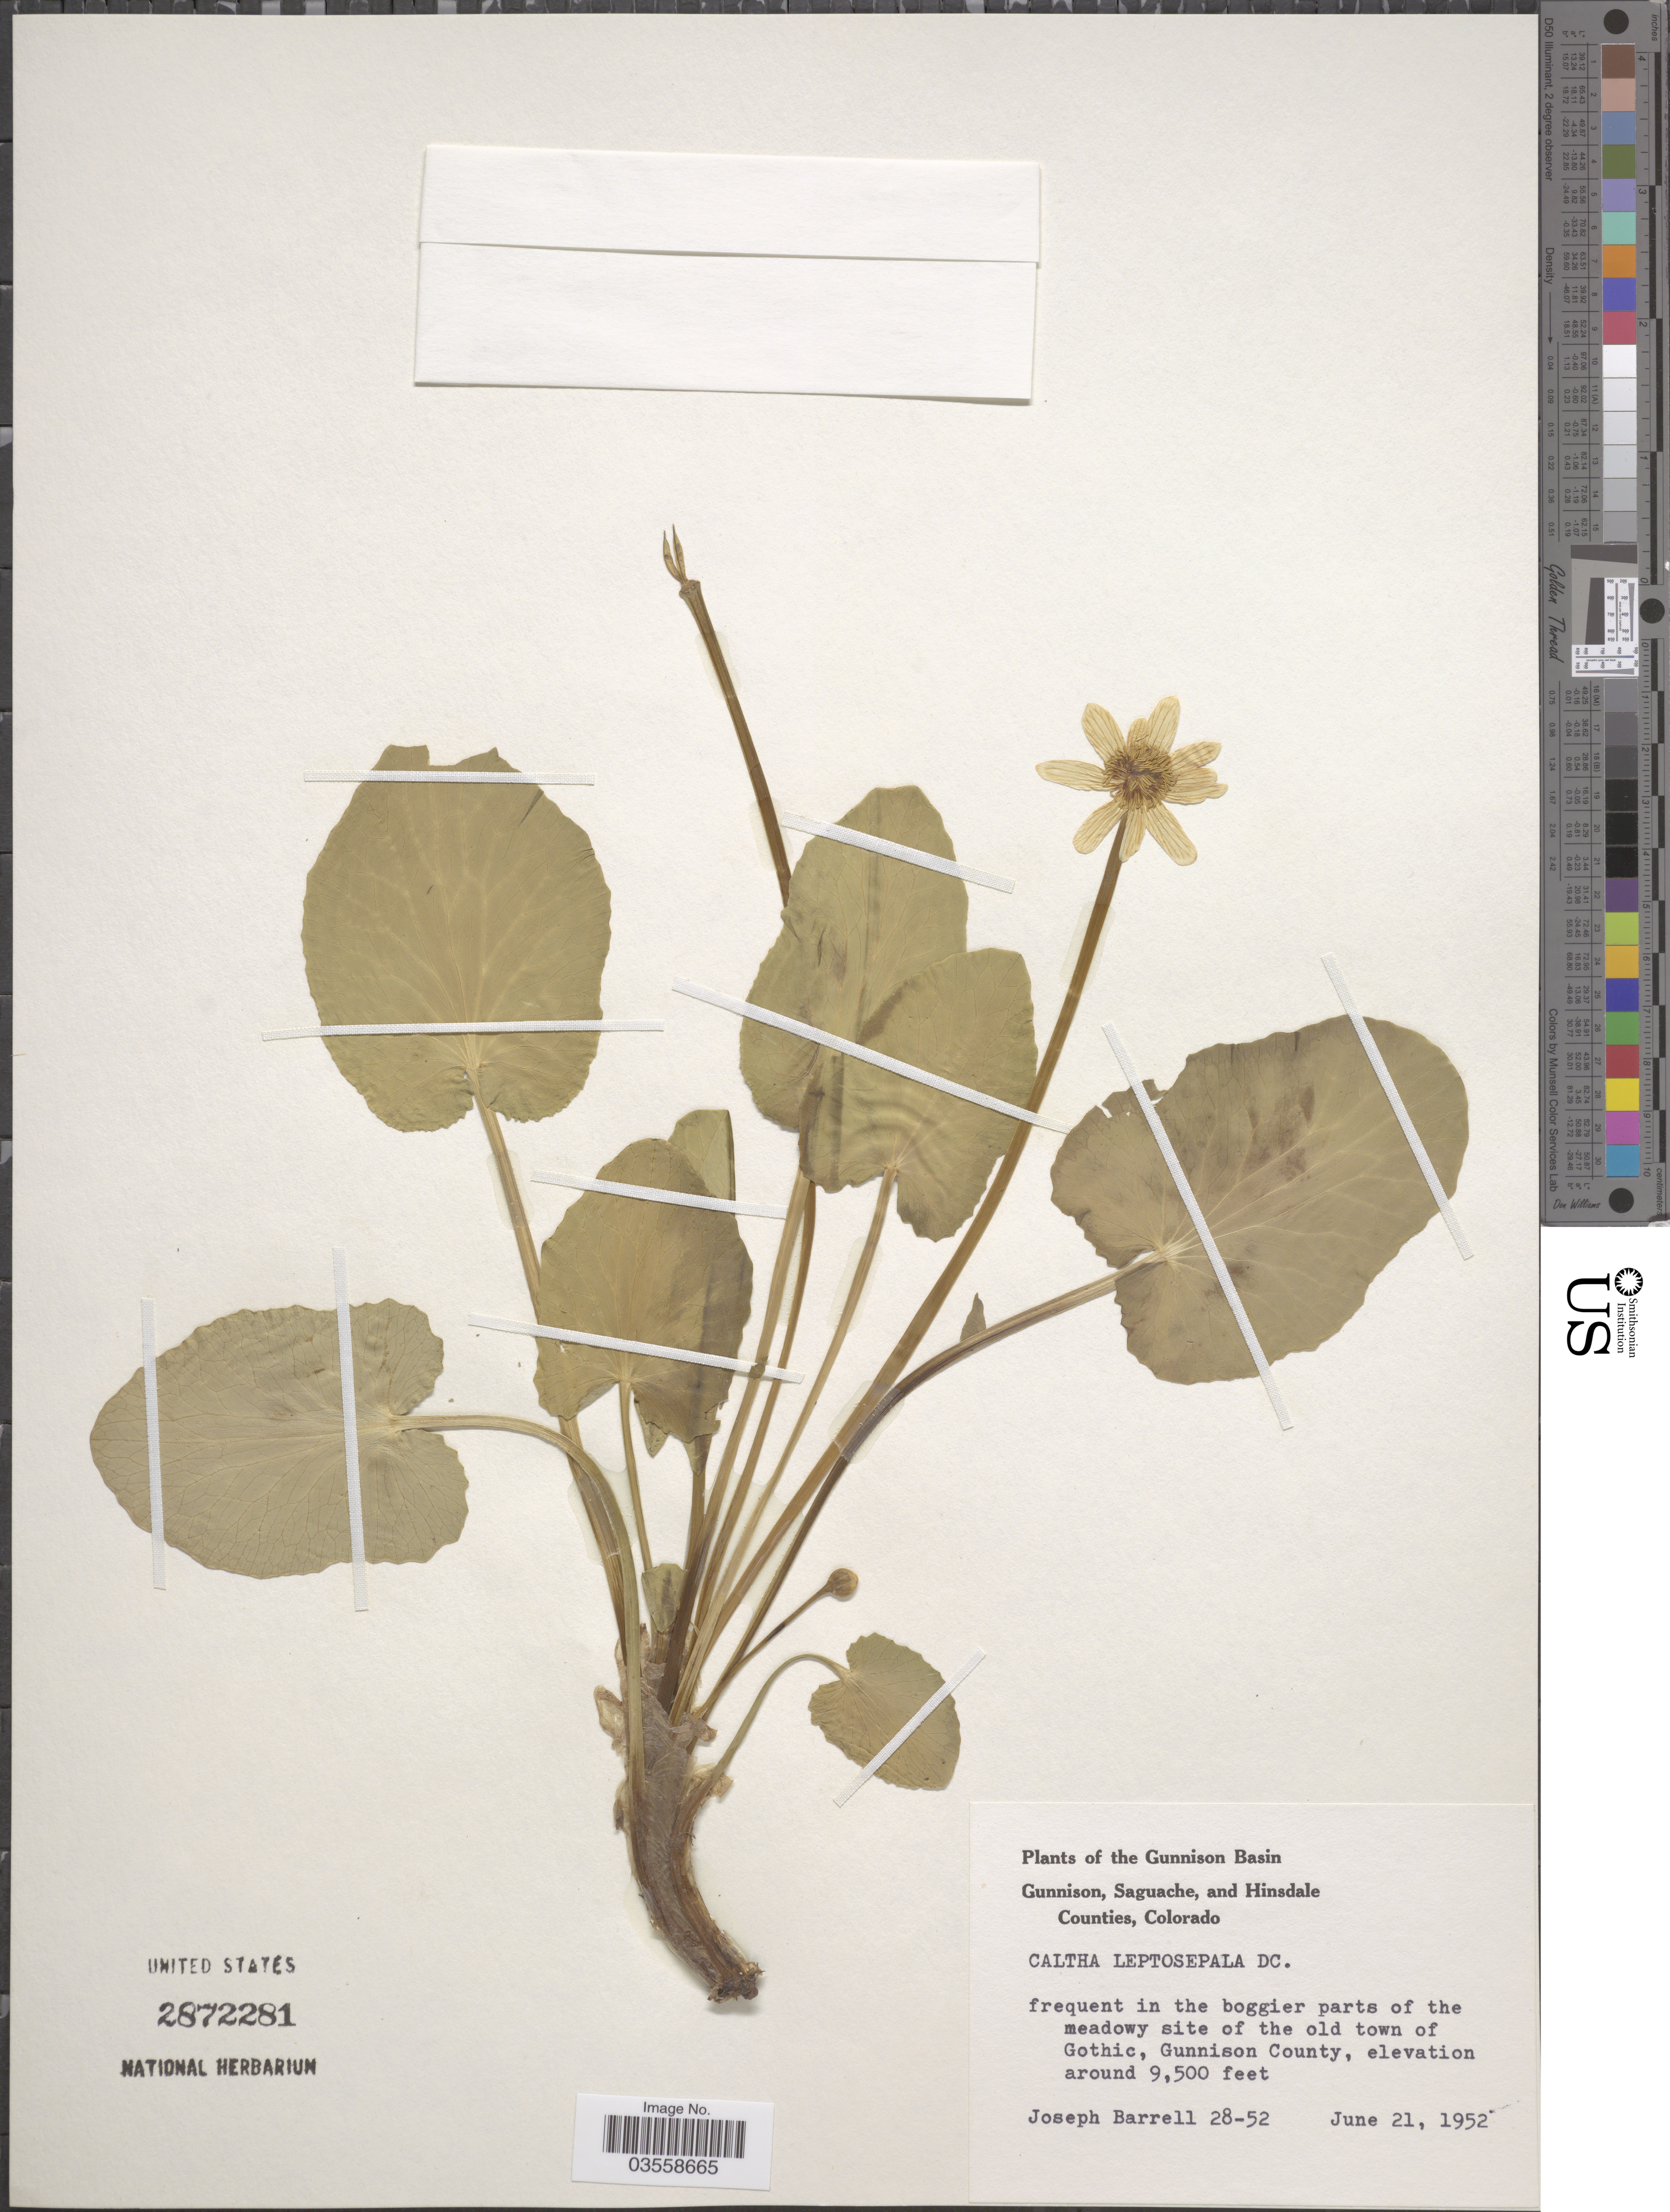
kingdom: Plantae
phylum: Tracheophyta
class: Magnoliopsida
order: Ranunculales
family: Ranunculaceae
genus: Caltha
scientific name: Caltha leptosepala subsp. leptosepala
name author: DC.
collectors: J. Barrell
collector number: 28-52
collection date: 1952-06-21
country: United States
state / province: Colorado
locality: Gunnison Basin. Site of the old town of Gothic, Gunnison County.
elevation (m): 2896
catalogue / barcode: US 2872281